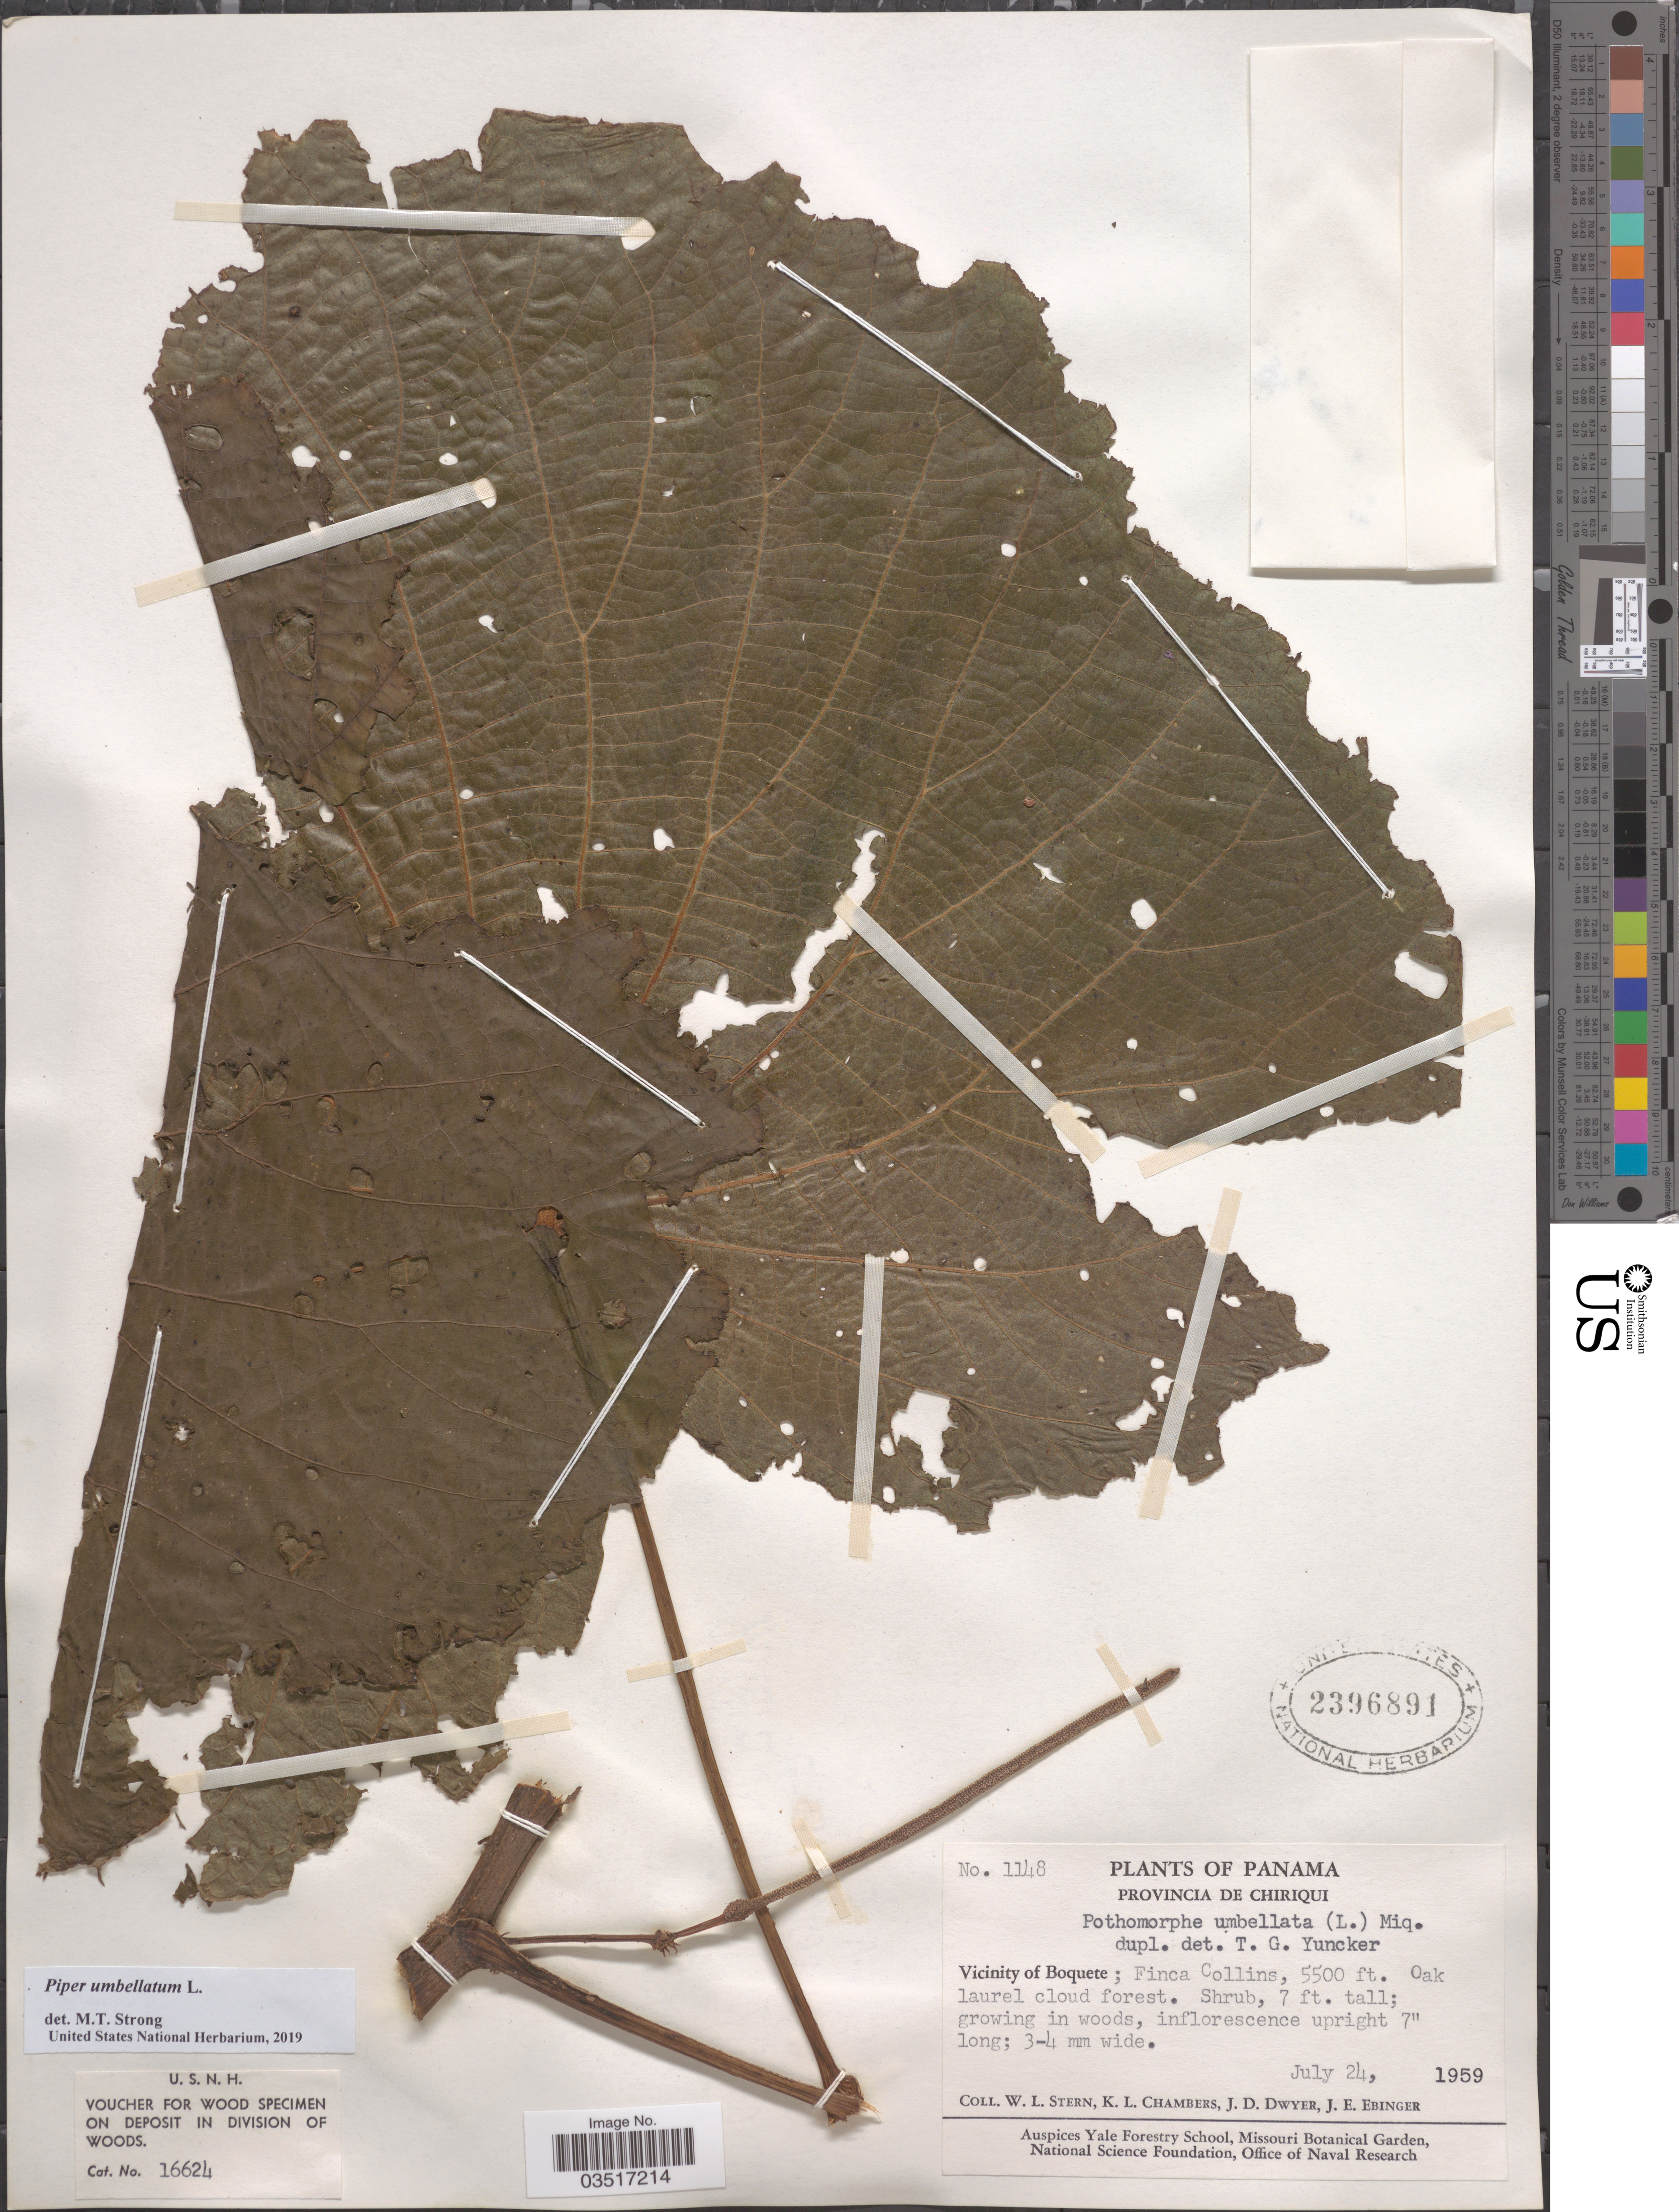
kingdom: Plantae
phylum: Tracheophyta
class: Magnoliopsida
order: Piperales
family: Piperaceae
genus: Piper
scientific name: Piper umbellatum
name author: L.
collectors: W. L. Stern, K. Chambers, J. D. Dwyer & J. Ebinger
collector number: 1148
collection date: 1959-07-24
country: Panama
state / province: Chiriqui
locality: Vicinity of Boquete; Finca Collins.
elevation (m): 1676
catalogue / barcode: US 2396891